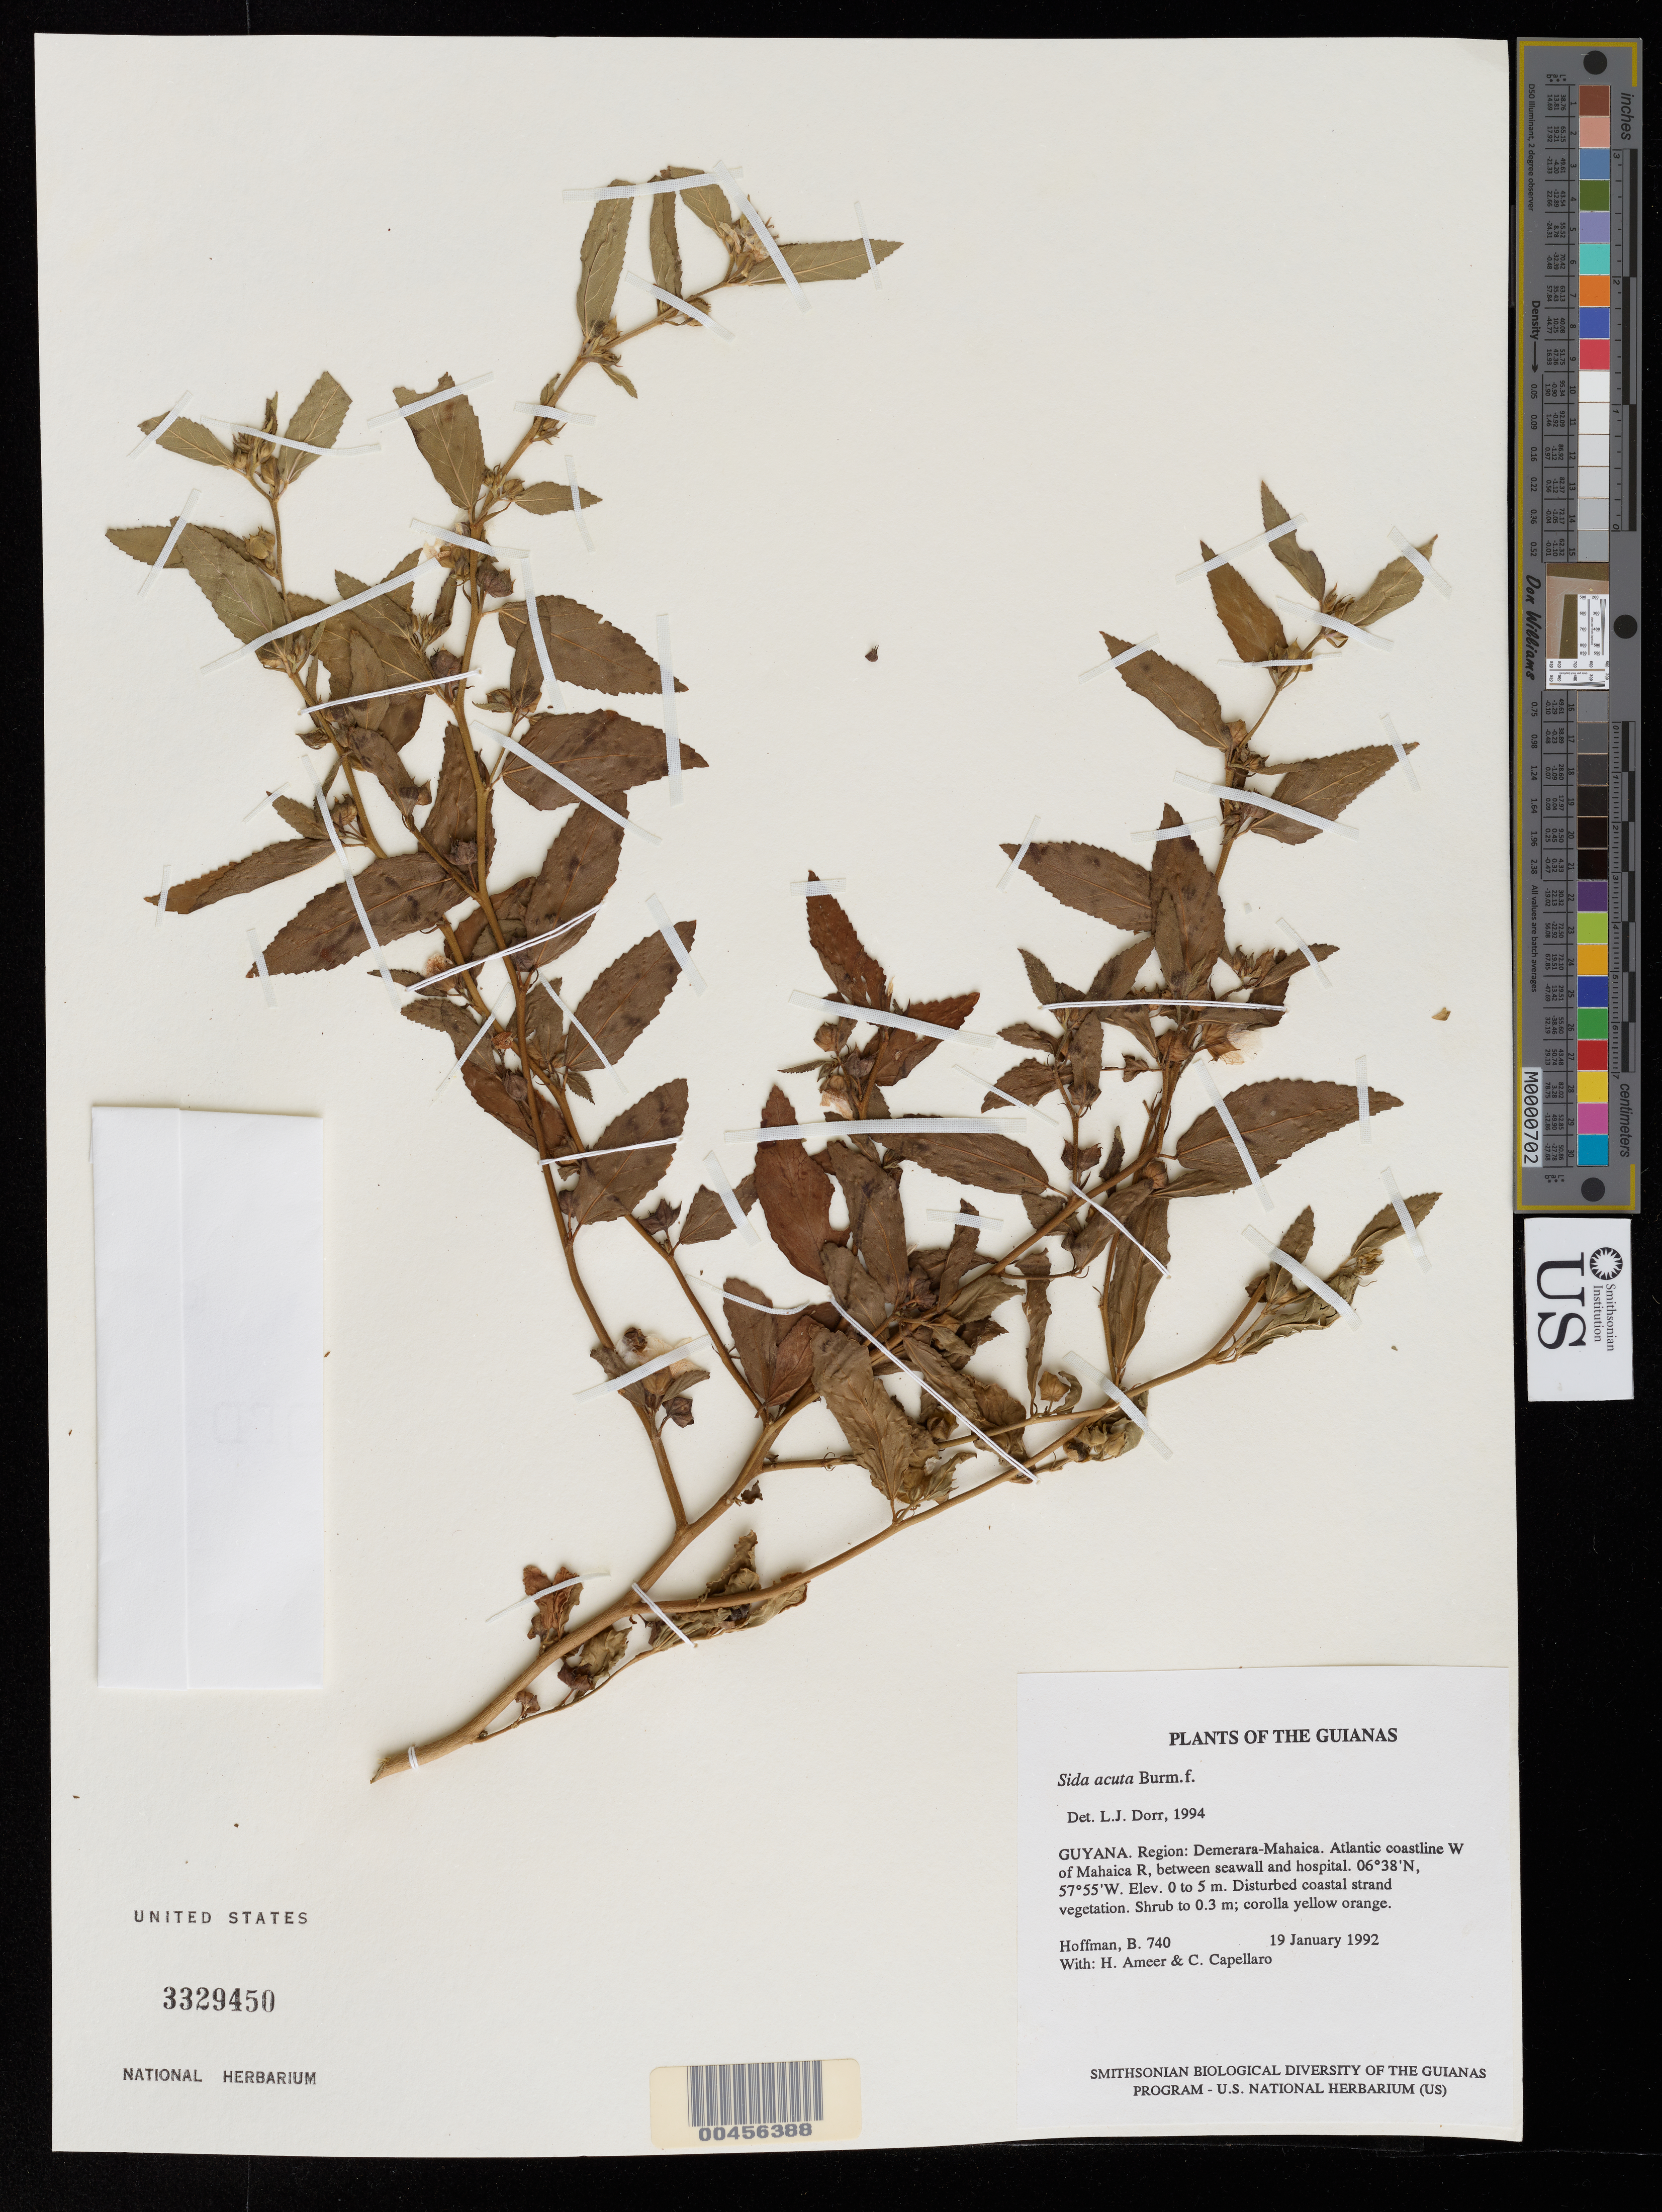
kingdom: Plantae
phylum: Tracheophyta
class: Magnoliopsida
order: Malvales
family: Malvaceae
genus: Sida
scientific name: Sida acuta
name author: Burm. f.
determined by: Dorr, L. J., (BOT), Smithsonian Institution - National Museum of Natural History (UNITED STATES)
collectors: B. Hoffman, H. Ameer & C. Capellaro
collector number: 740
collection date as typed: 19 January 1992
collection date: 1992-01-19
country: Guyana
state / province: Demerara-Mahaica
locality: Atlantic coastline W of Mahaica R., between seawall and hospital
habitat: Disturbed coastal strand vegetation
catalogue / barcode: US 3329450